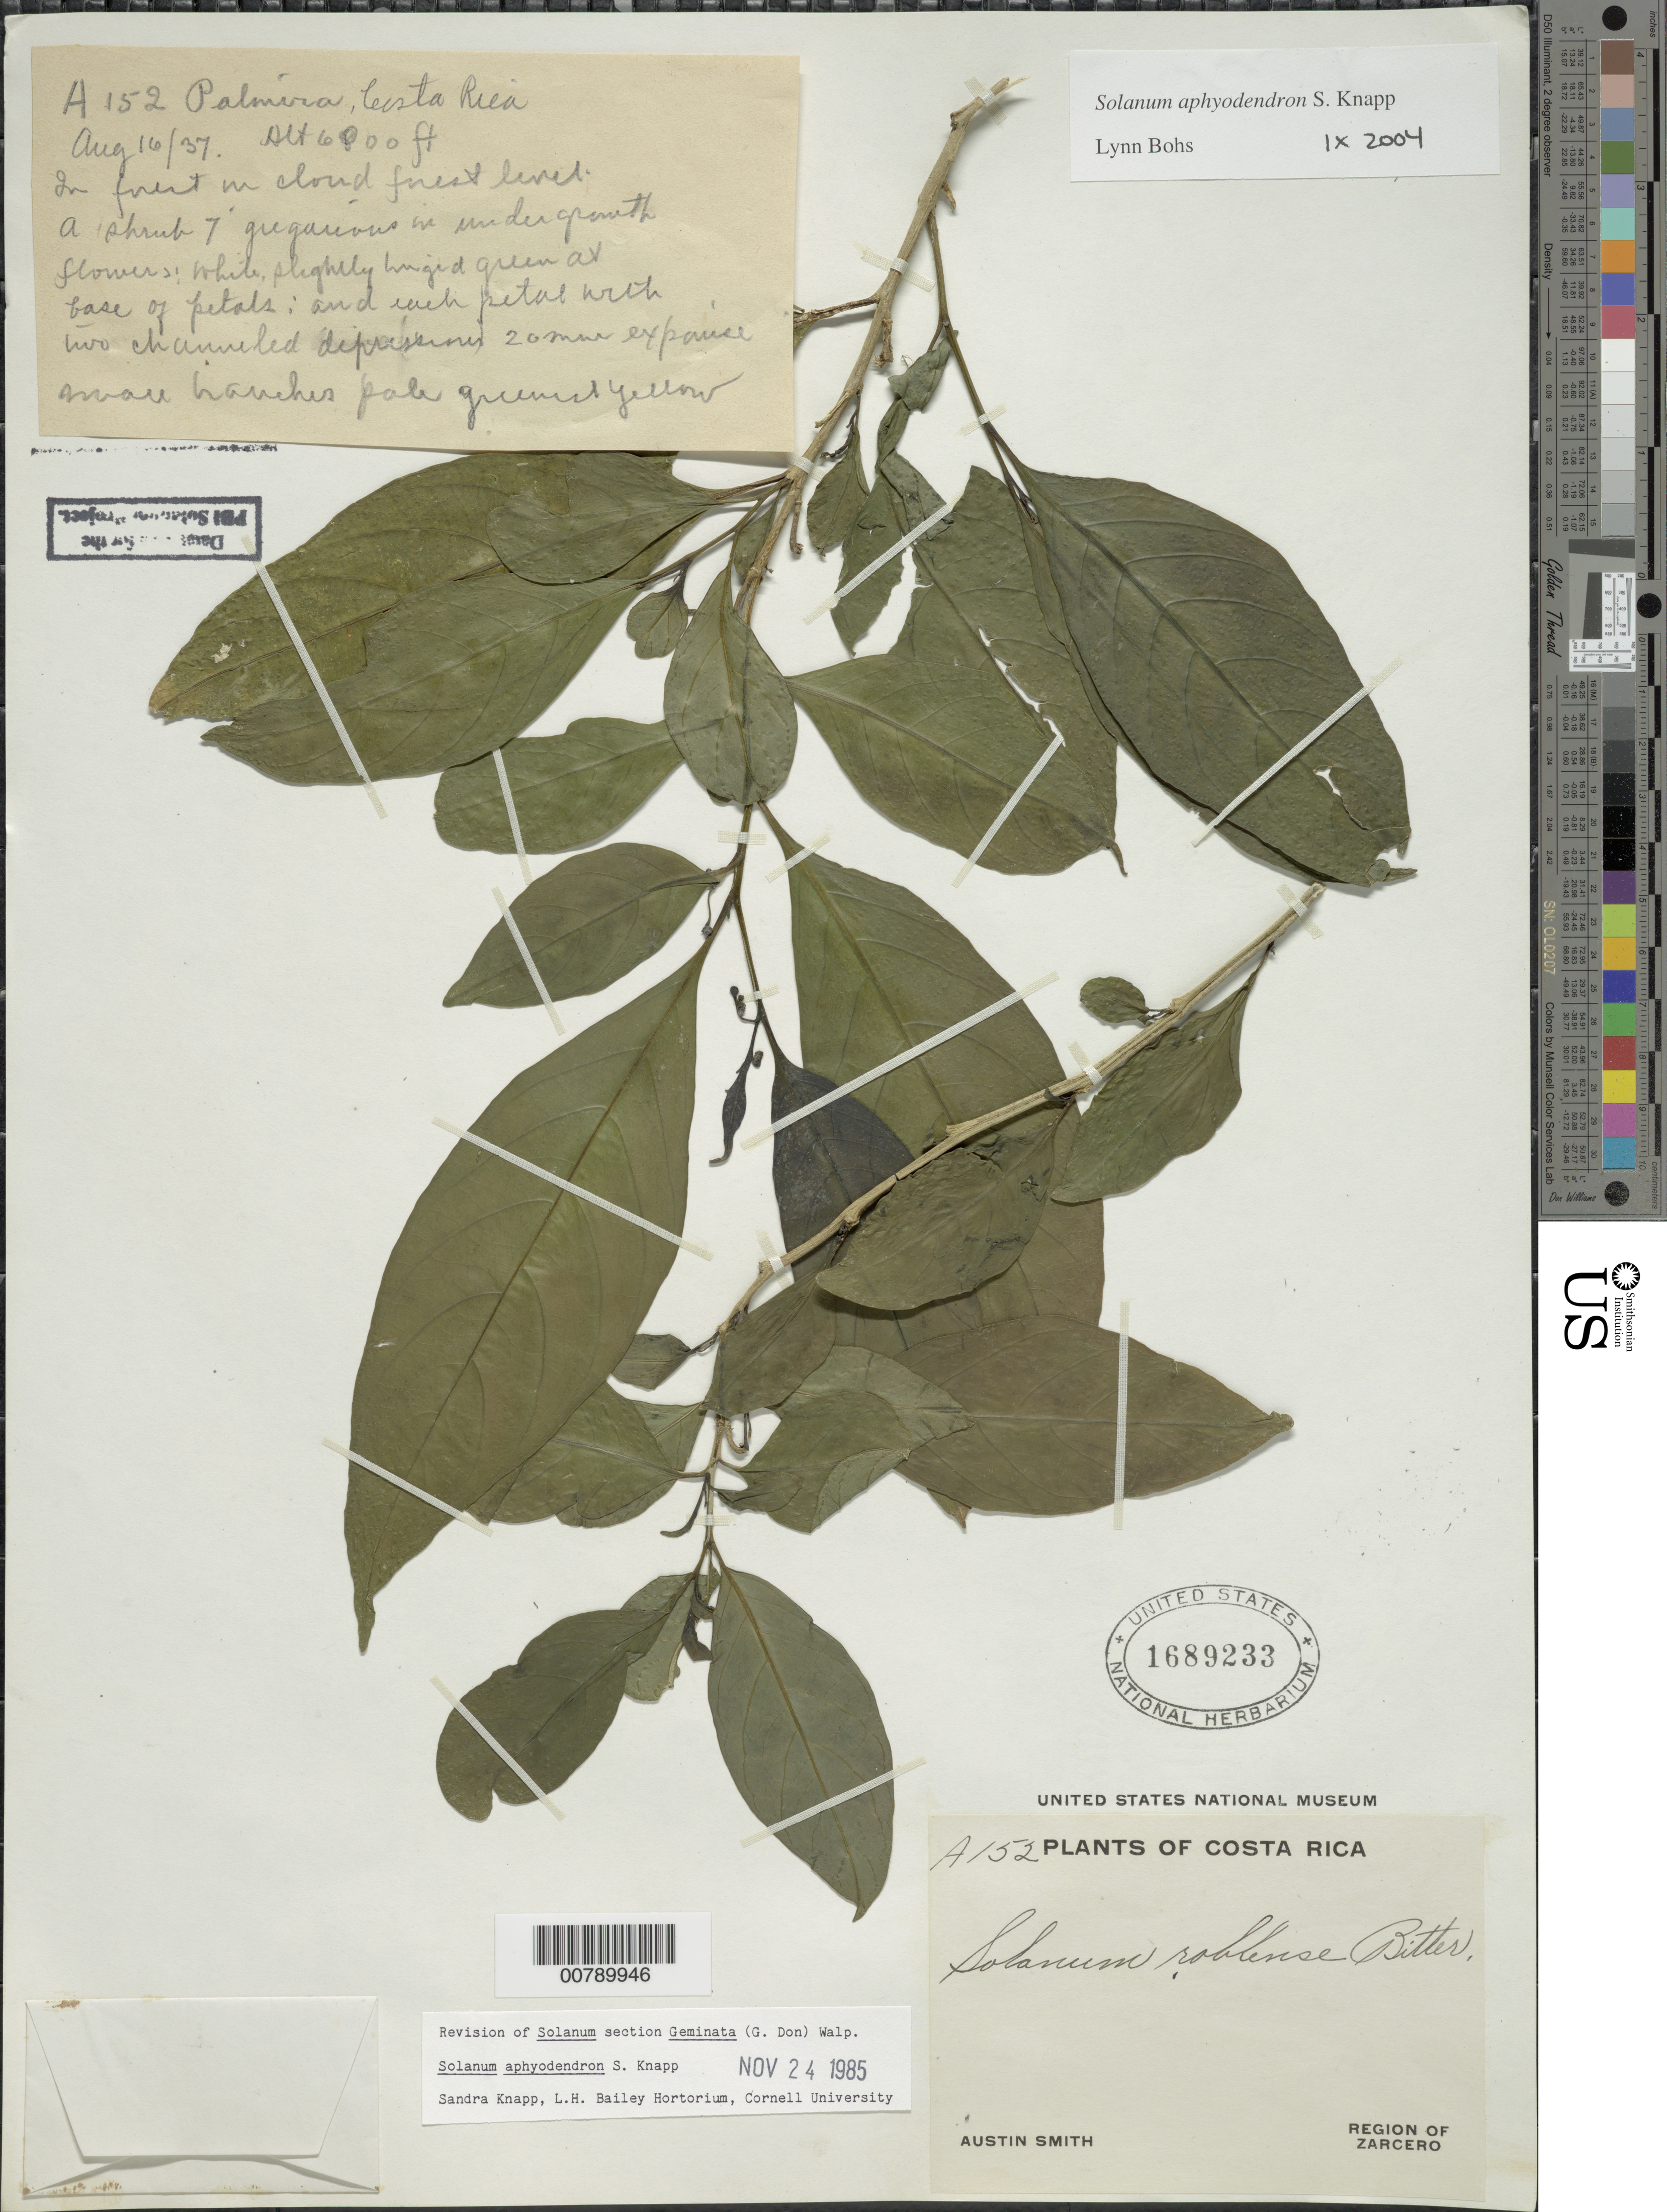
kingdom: Plantae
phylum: Tracheophyta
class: Magnoliopsida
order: Solanales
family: Solanaceae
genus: Solanum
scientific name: Solanum aphyodendron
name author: S. Knapp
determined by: Bohs, L. A.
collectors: Aust P. Smith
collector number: A 152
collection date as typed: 16 Aug 1939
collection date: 1939-08-16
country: Costa Rica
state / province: Alajuela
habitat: In forest in cloud forest level.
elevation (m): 1829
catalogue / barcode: US 1689233